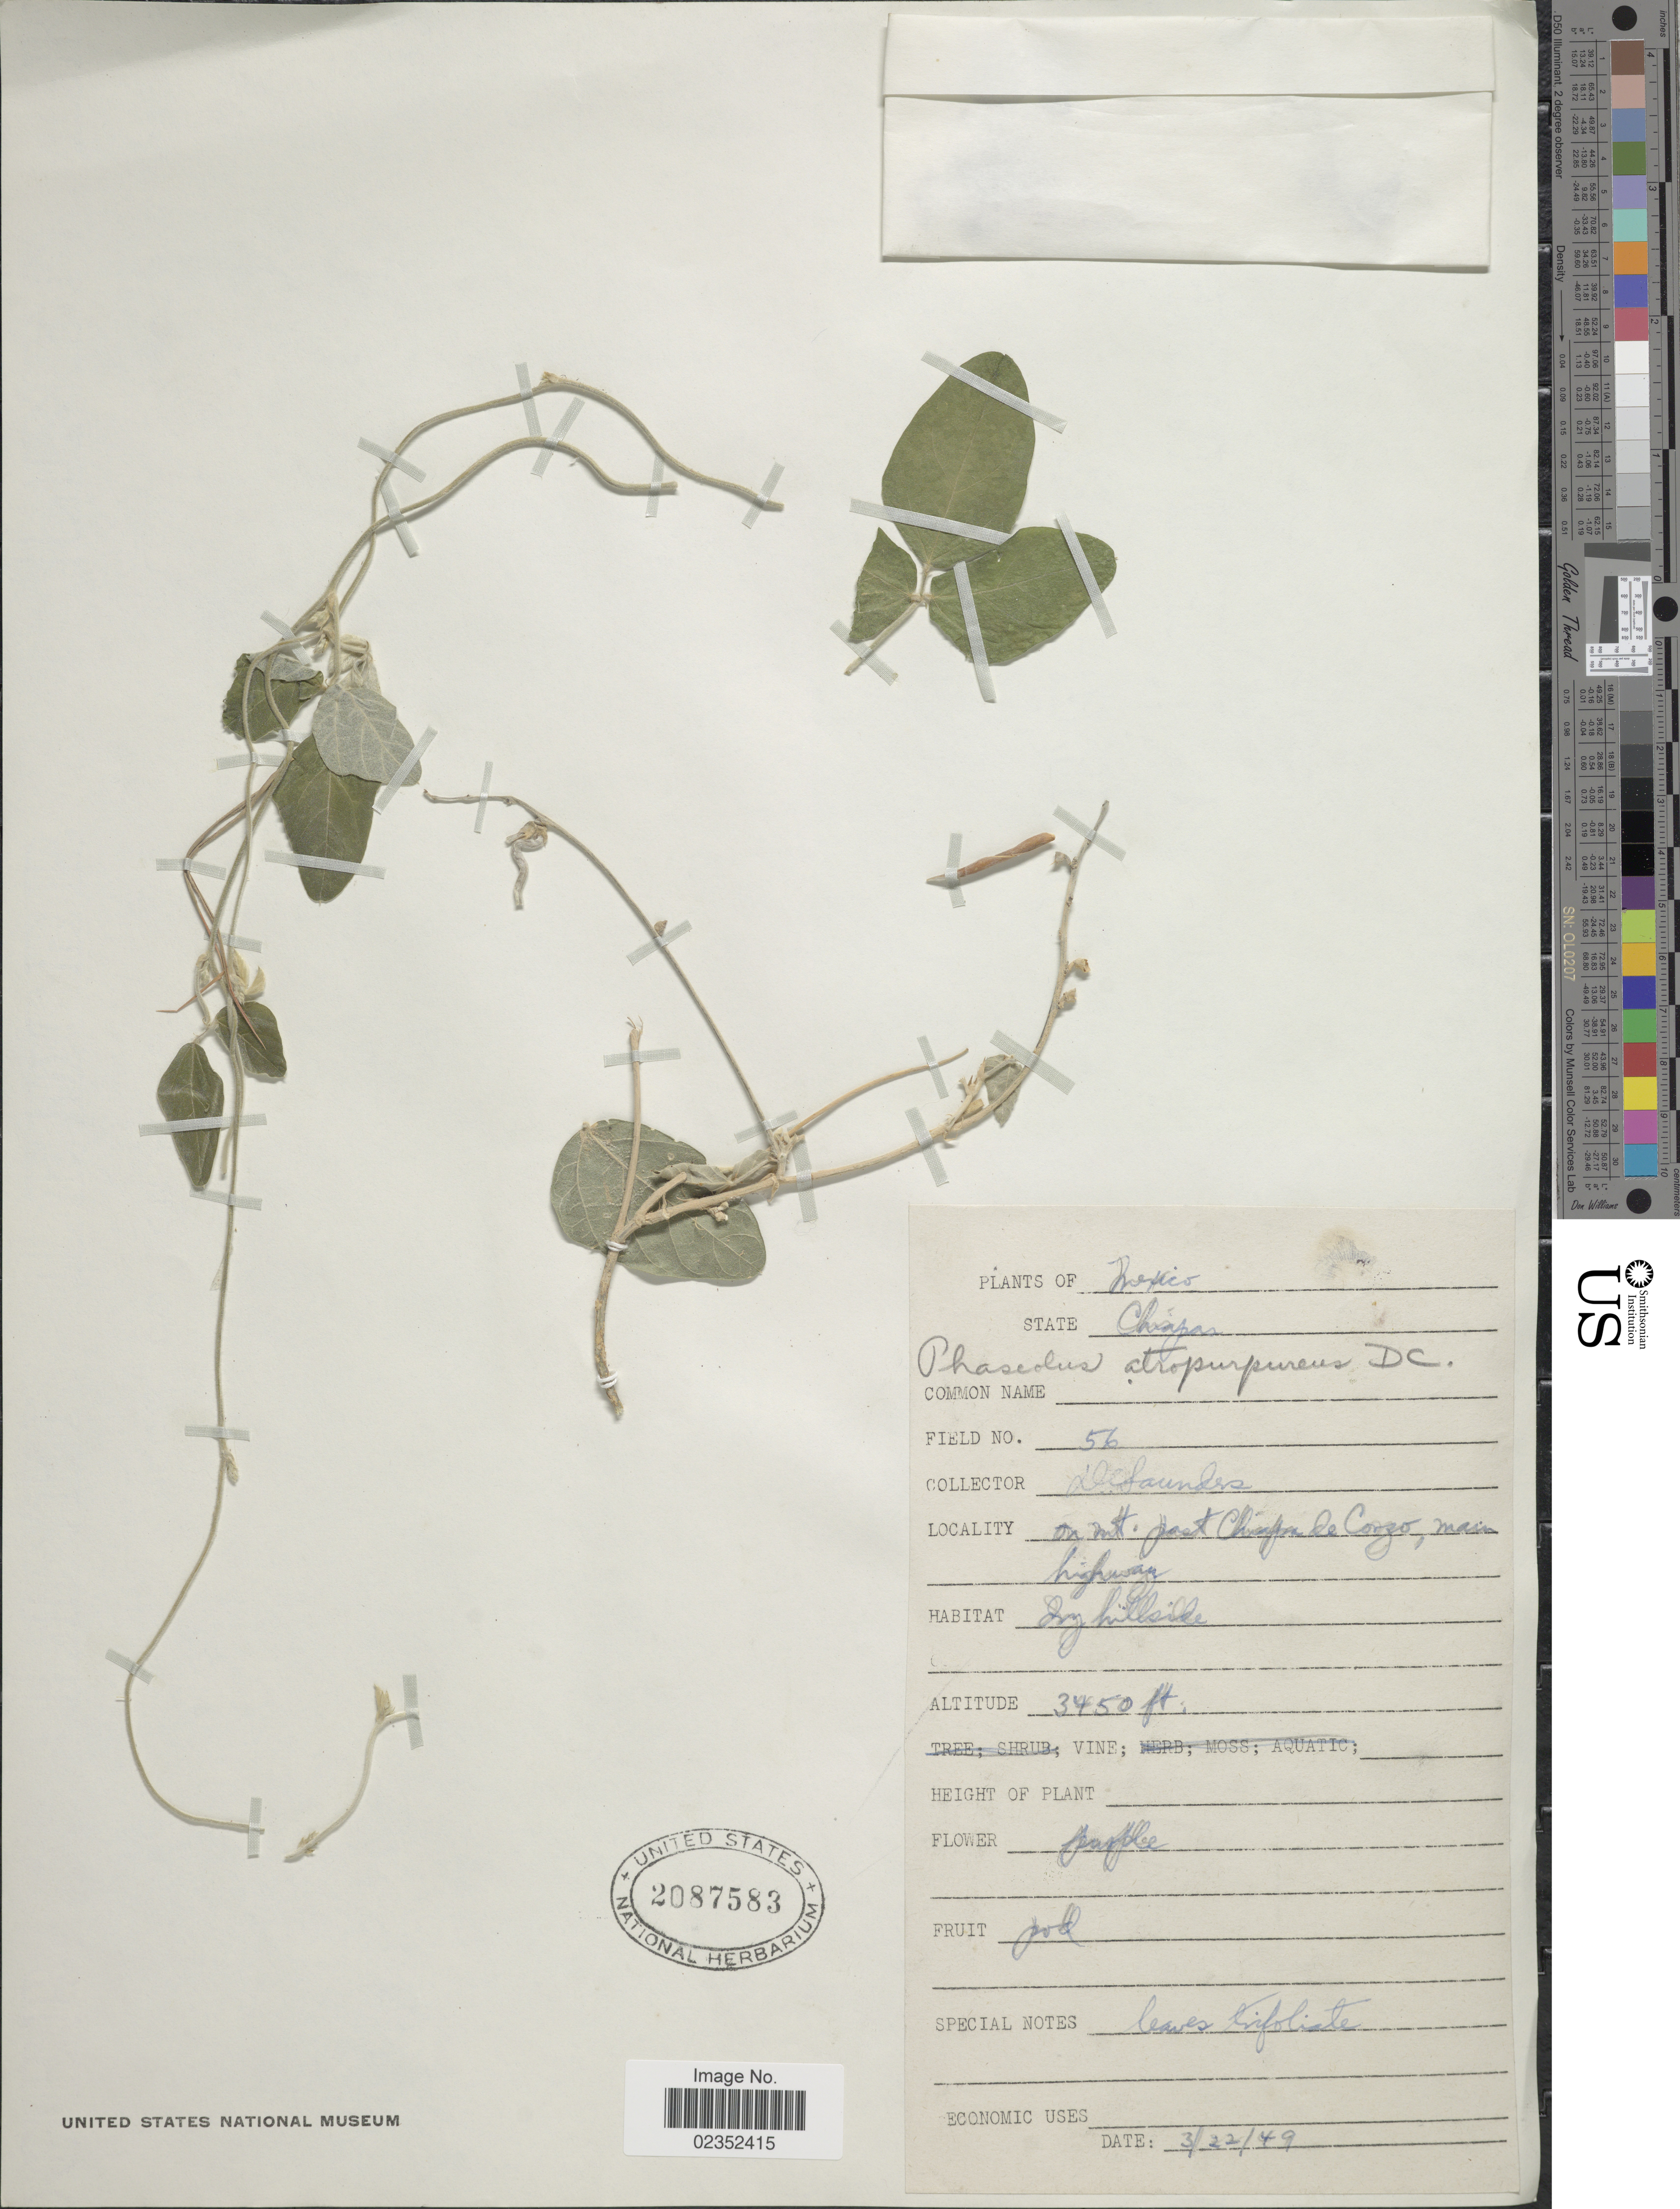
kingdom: Plantae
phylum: Tracheophyta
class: Magnoliopsida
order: Fabales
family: Fabaceae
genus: Macroptilium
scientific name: Macroptilium atropurpureum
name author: (DC.) Urb.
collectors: De Saunders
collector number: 56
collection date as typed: Transcribed d/m/y: 22/3/49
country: Mexico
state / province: Chiapas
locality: On Mt. past Chiapa de Corzo, main highway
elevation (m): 1052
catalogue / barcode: US 2087583